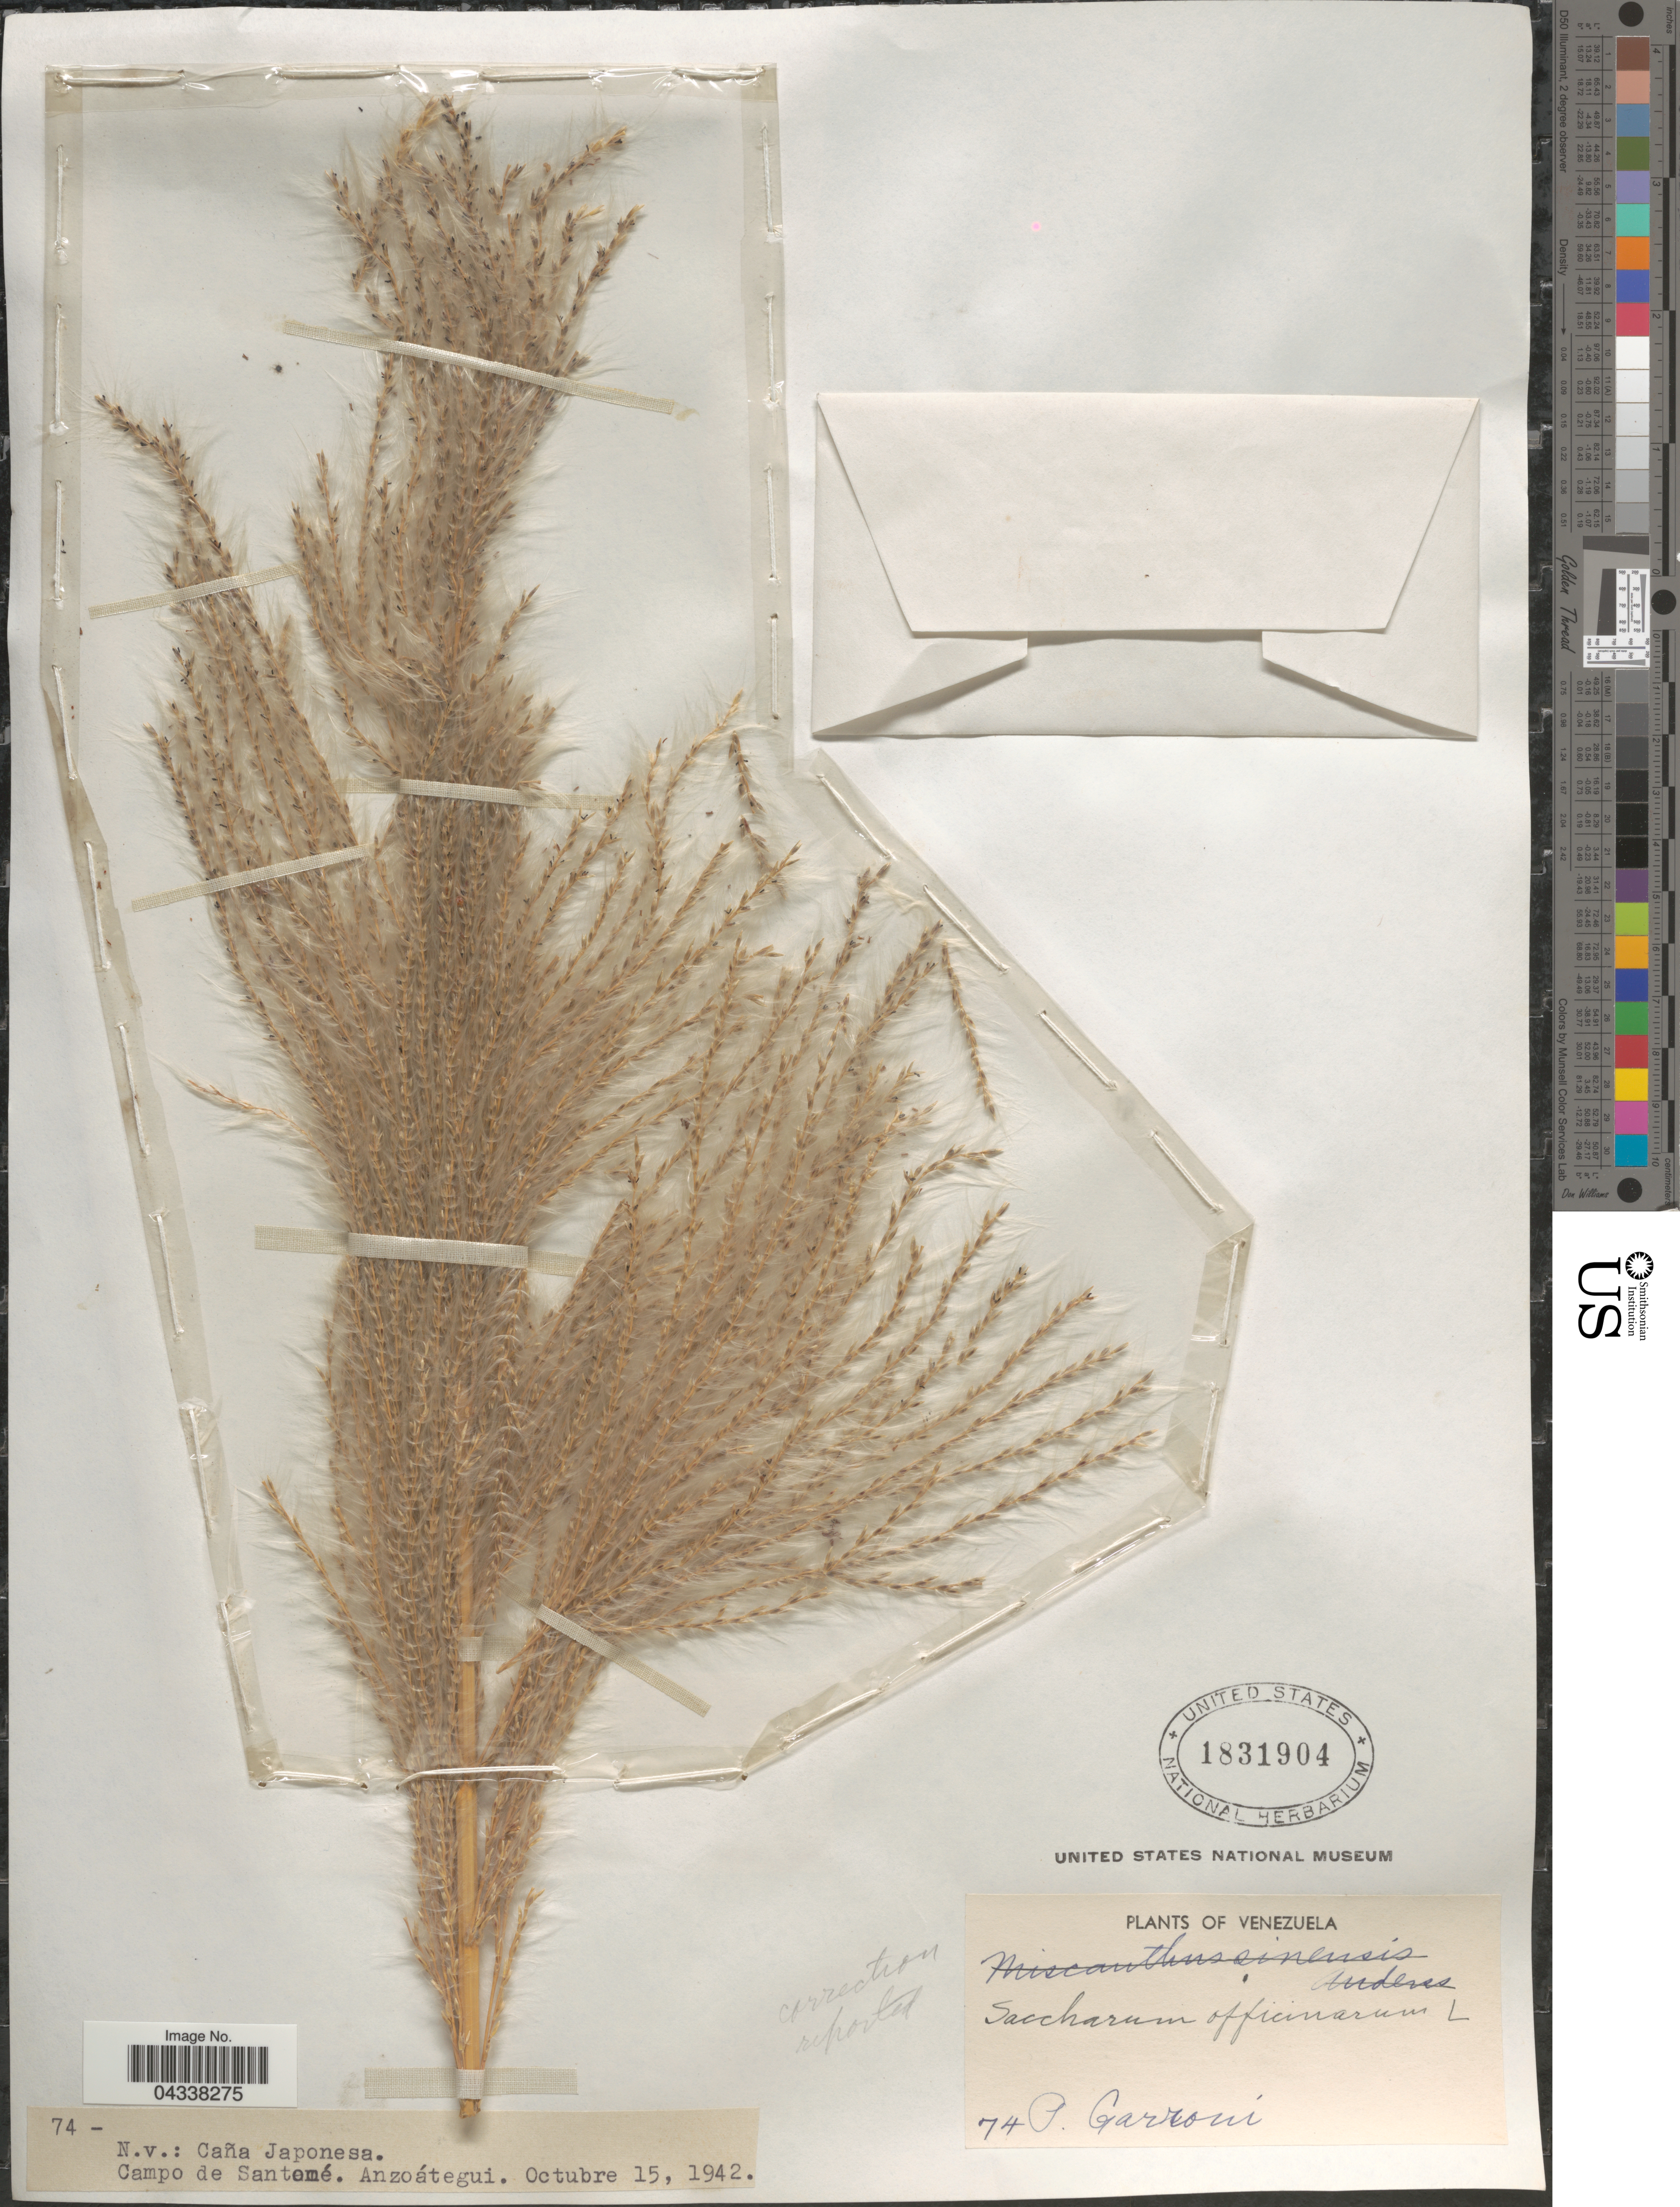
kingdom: Plantae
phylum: Tracheophyta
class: Liliopsida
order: Poales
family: Poaceae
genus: Saccharum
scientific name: Saccharum officinarum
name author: L.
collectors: P. Garroni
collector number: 74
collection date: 1942-10-15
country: Venezuela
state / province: Anzoategui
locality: Campo de Santomé.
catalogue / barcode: US 1831904